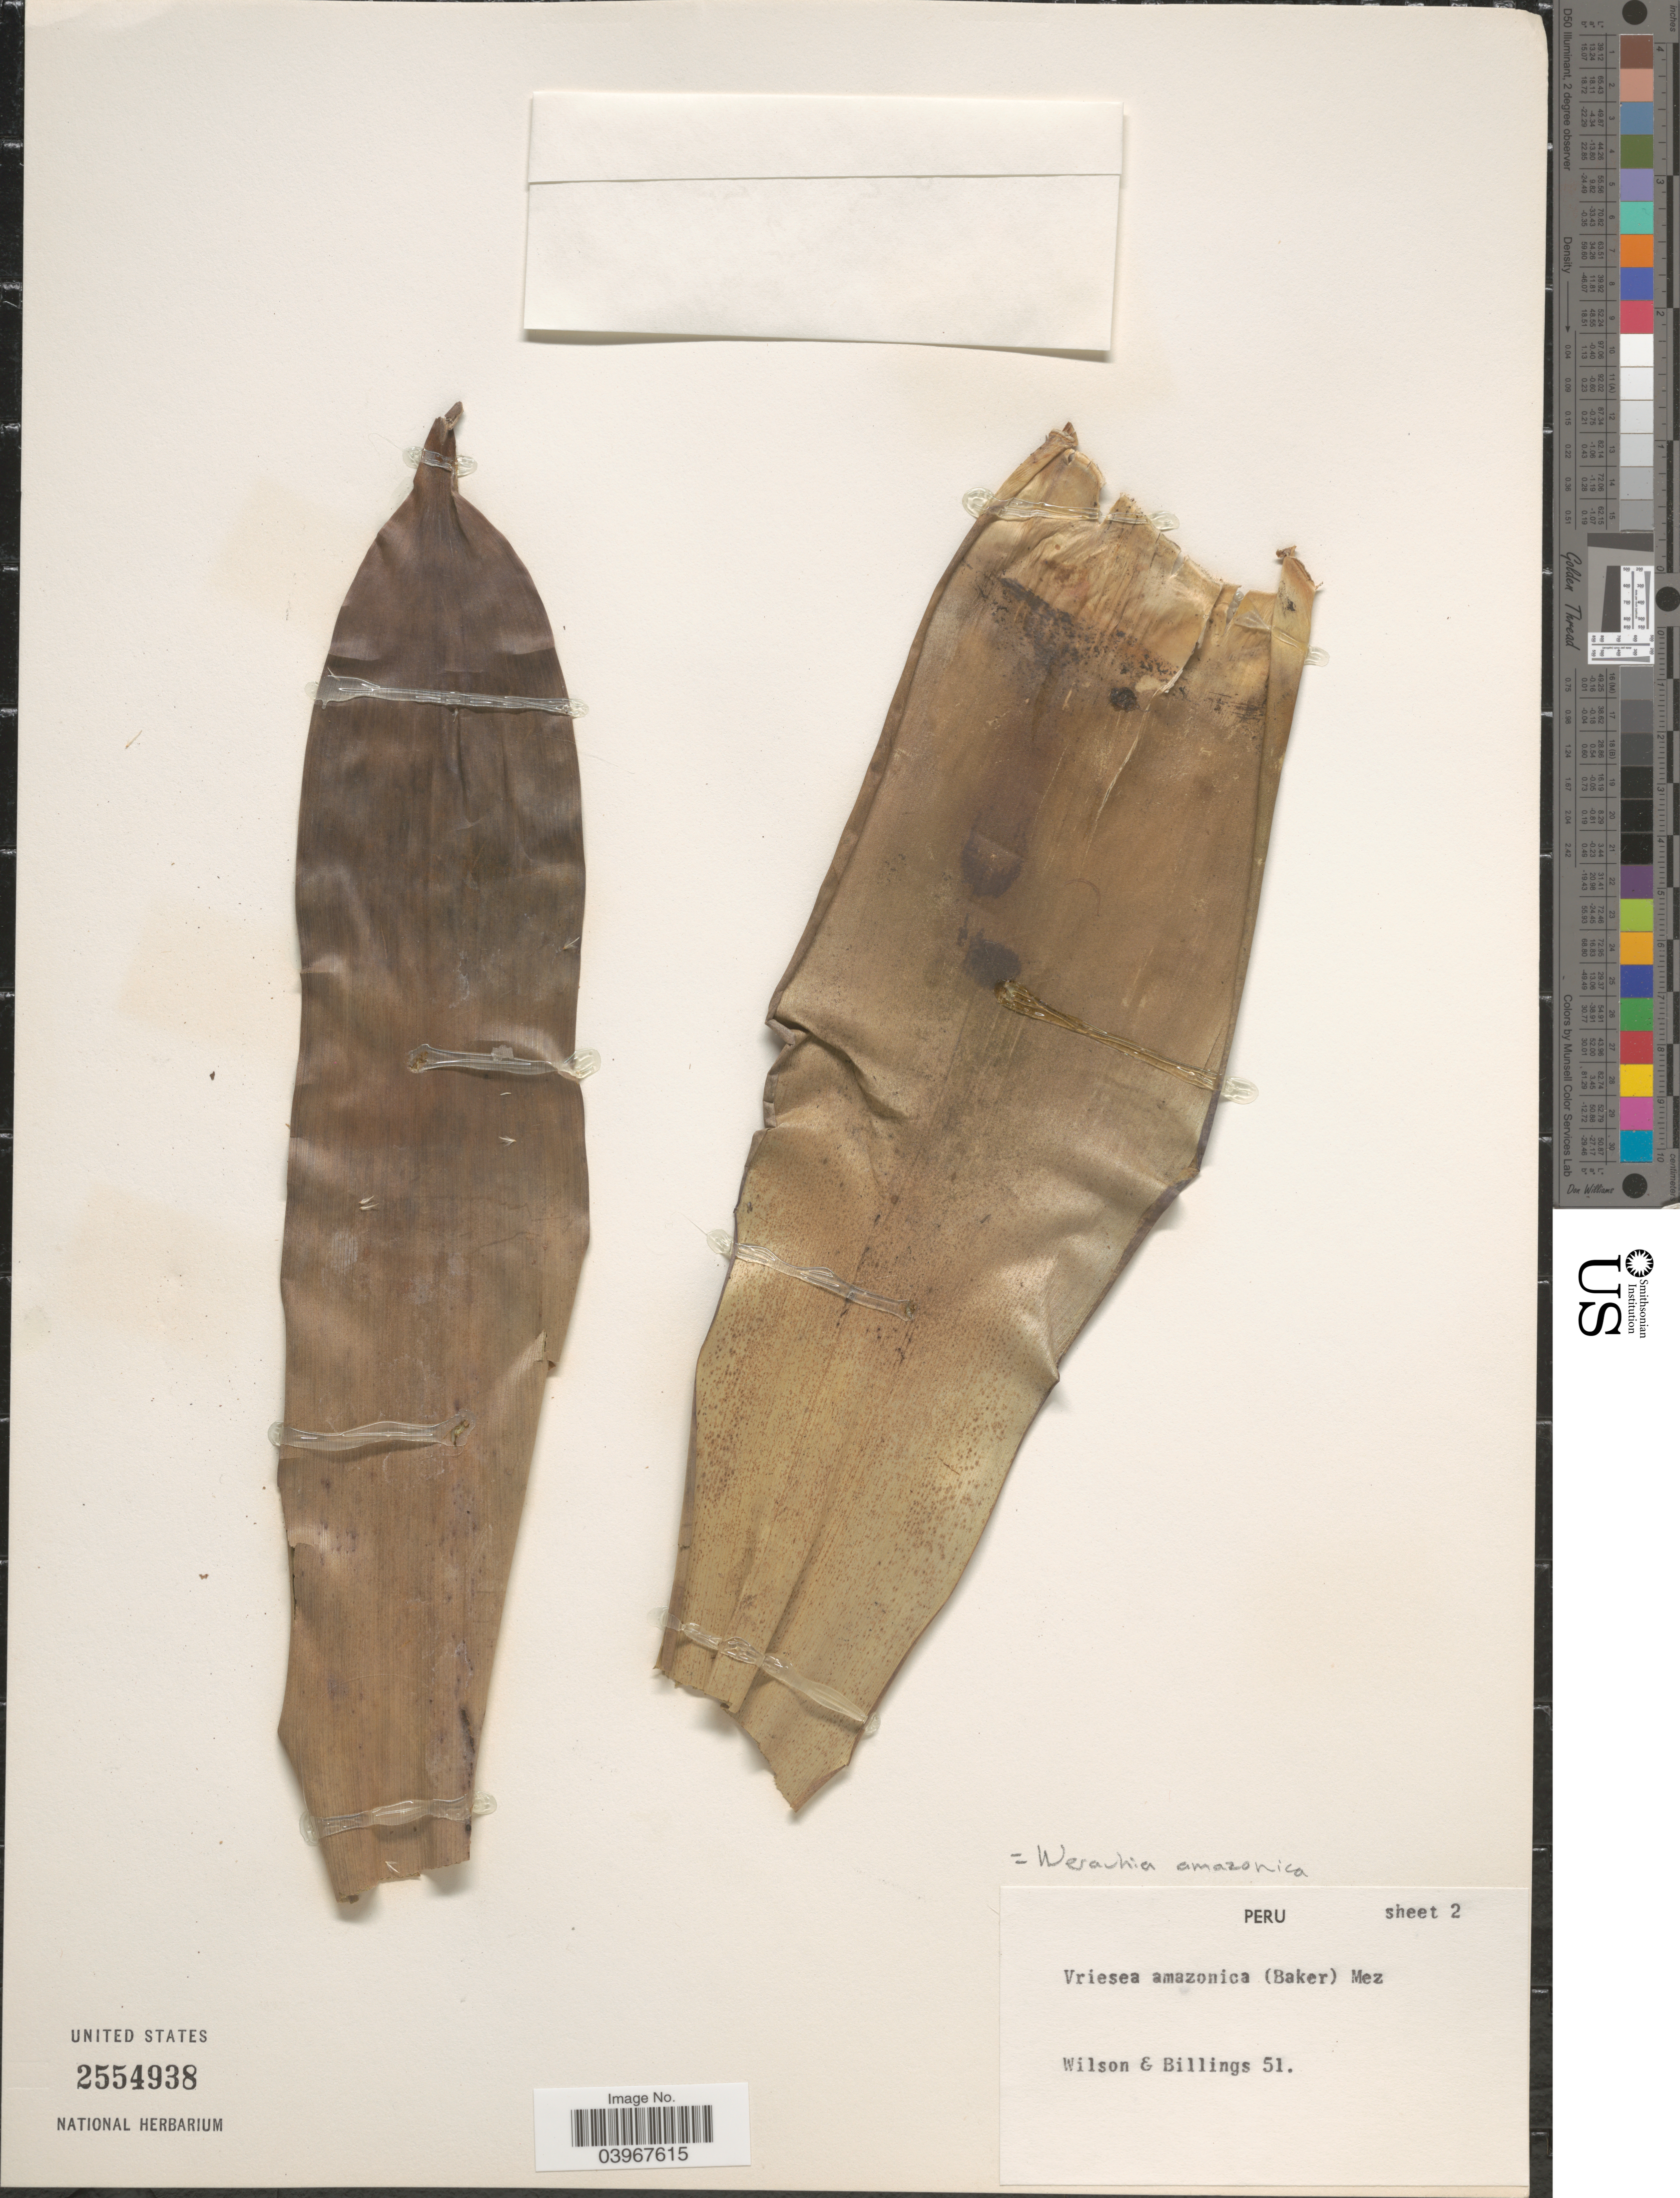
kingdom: Plantae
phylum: Tracheophyta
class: Liliopsida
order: Poales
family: Bromeliaceae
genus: Werauhia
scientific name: Werauhia gigantea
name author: (Mart. ex Schult. & Schult. f.) J.R. Grant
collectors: -- Wilson & Billings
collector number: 51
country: Peru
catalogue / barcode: US 2554938